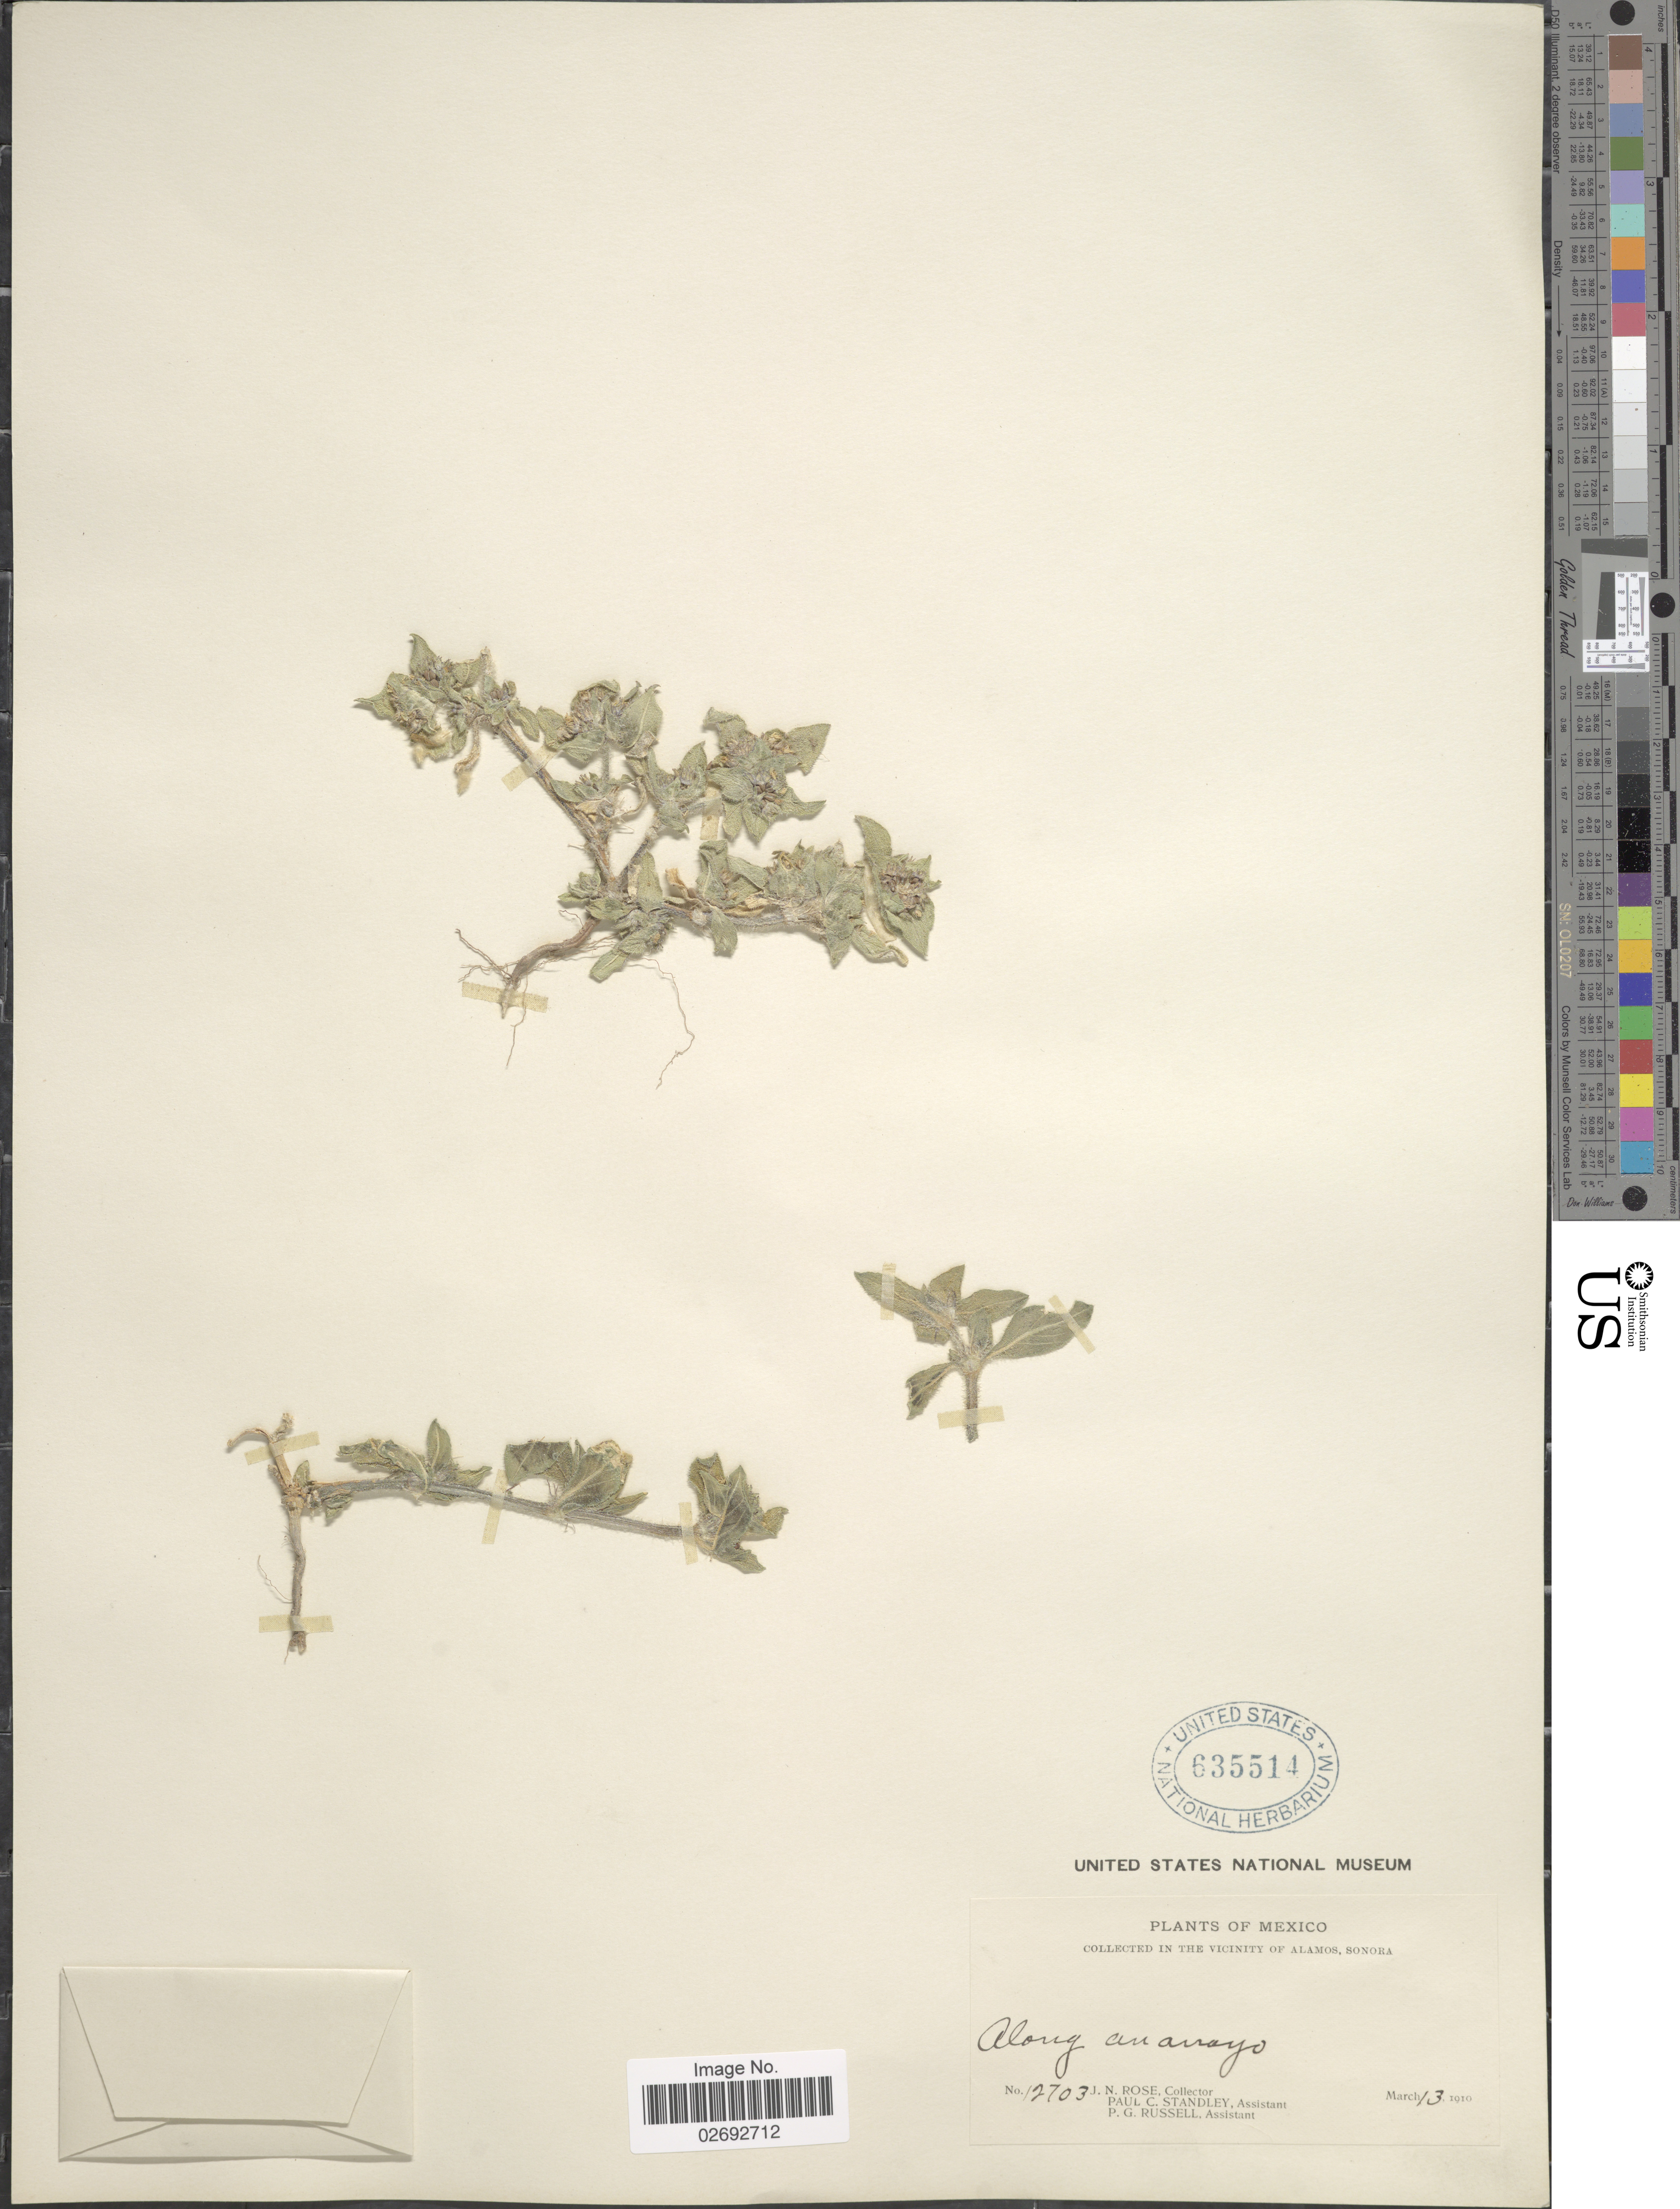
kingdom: Plantae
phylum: Tracheophyta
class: Magnoliopsida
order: Gentianales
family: Rubiaceae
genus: Richardia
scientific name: Richardia scabra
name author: L.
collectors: J. N. Rose, P. C. Standley & P. G. Russell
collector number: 12703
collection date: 1910-03-13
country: Mexico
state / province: Sonora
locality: In the vicinity of Alamos, along an arrayo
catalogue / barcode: US 635514